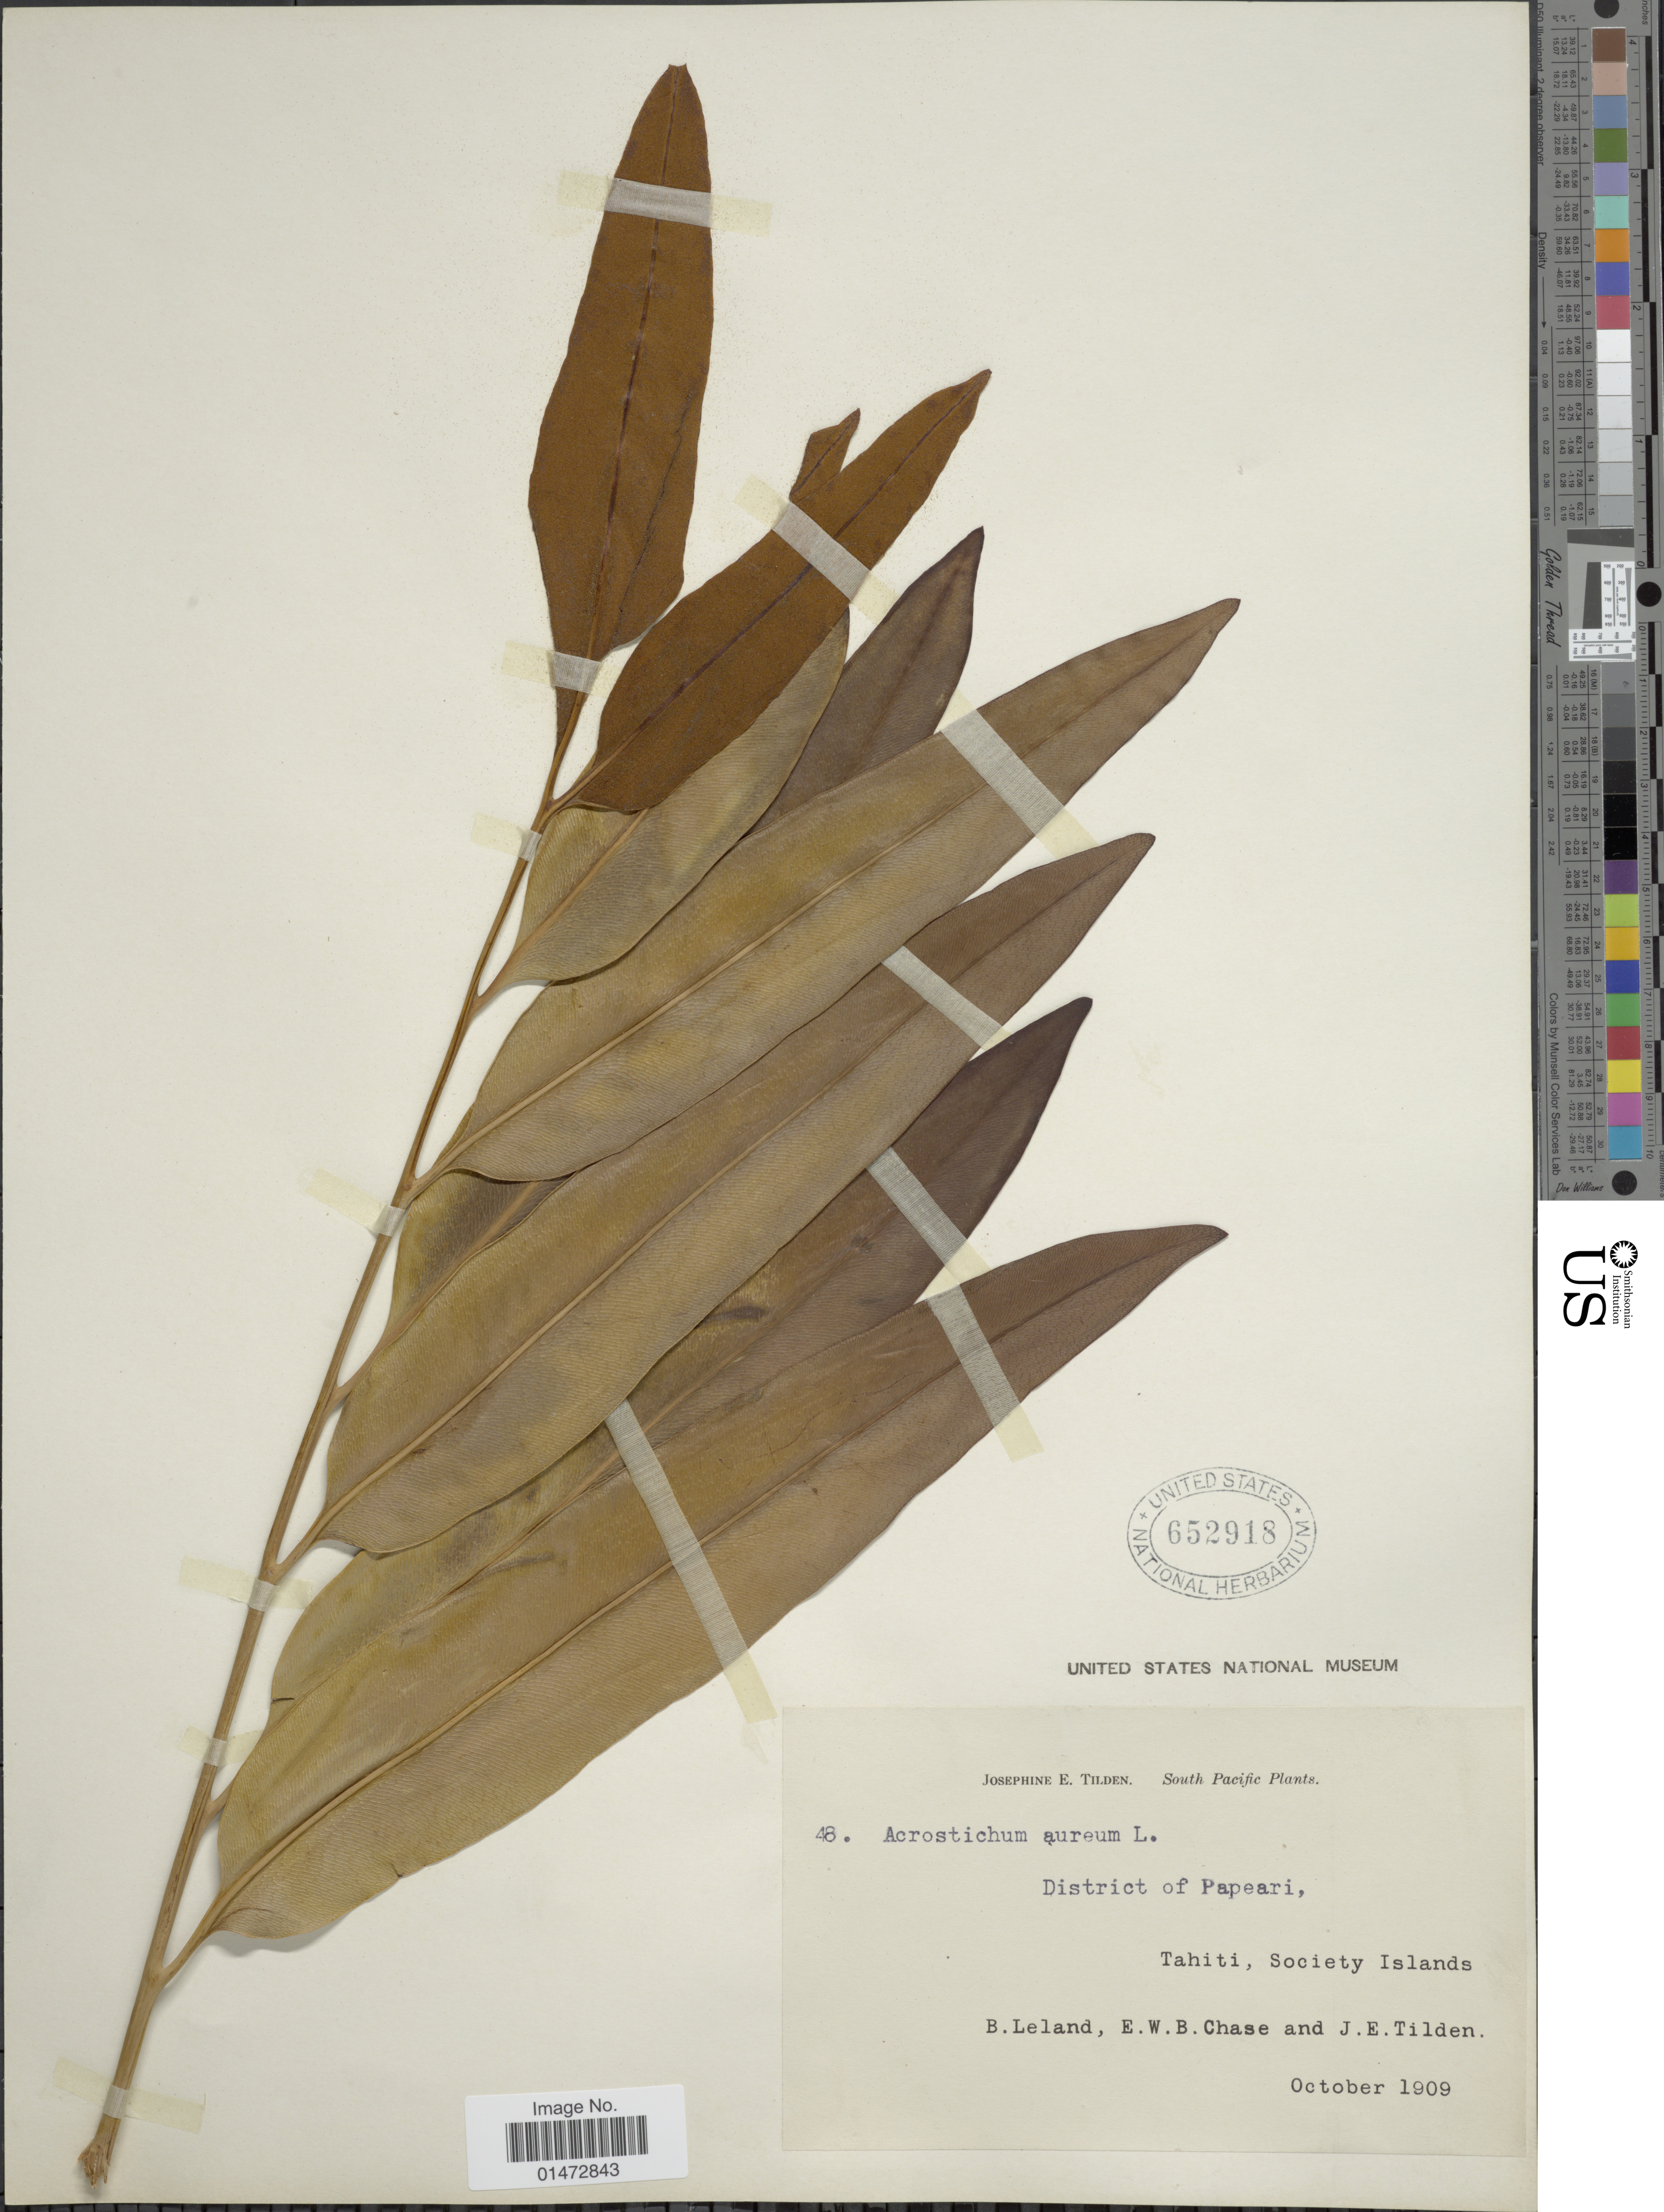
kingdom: Plantae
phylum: Tracheophyta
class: Polypodiopsida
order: Polypodiales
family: Pteridaceae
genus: Acrostichum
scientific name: Acrostichum aureum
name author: L.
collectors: B. Leland, E. W. Chase & J. E. Tilden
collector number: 48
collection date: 1909-10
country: French Polynesia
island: Tahiti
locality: South Pacific Plants. District of Papeari, Tahiti, Society Islands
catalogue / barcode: US 652918